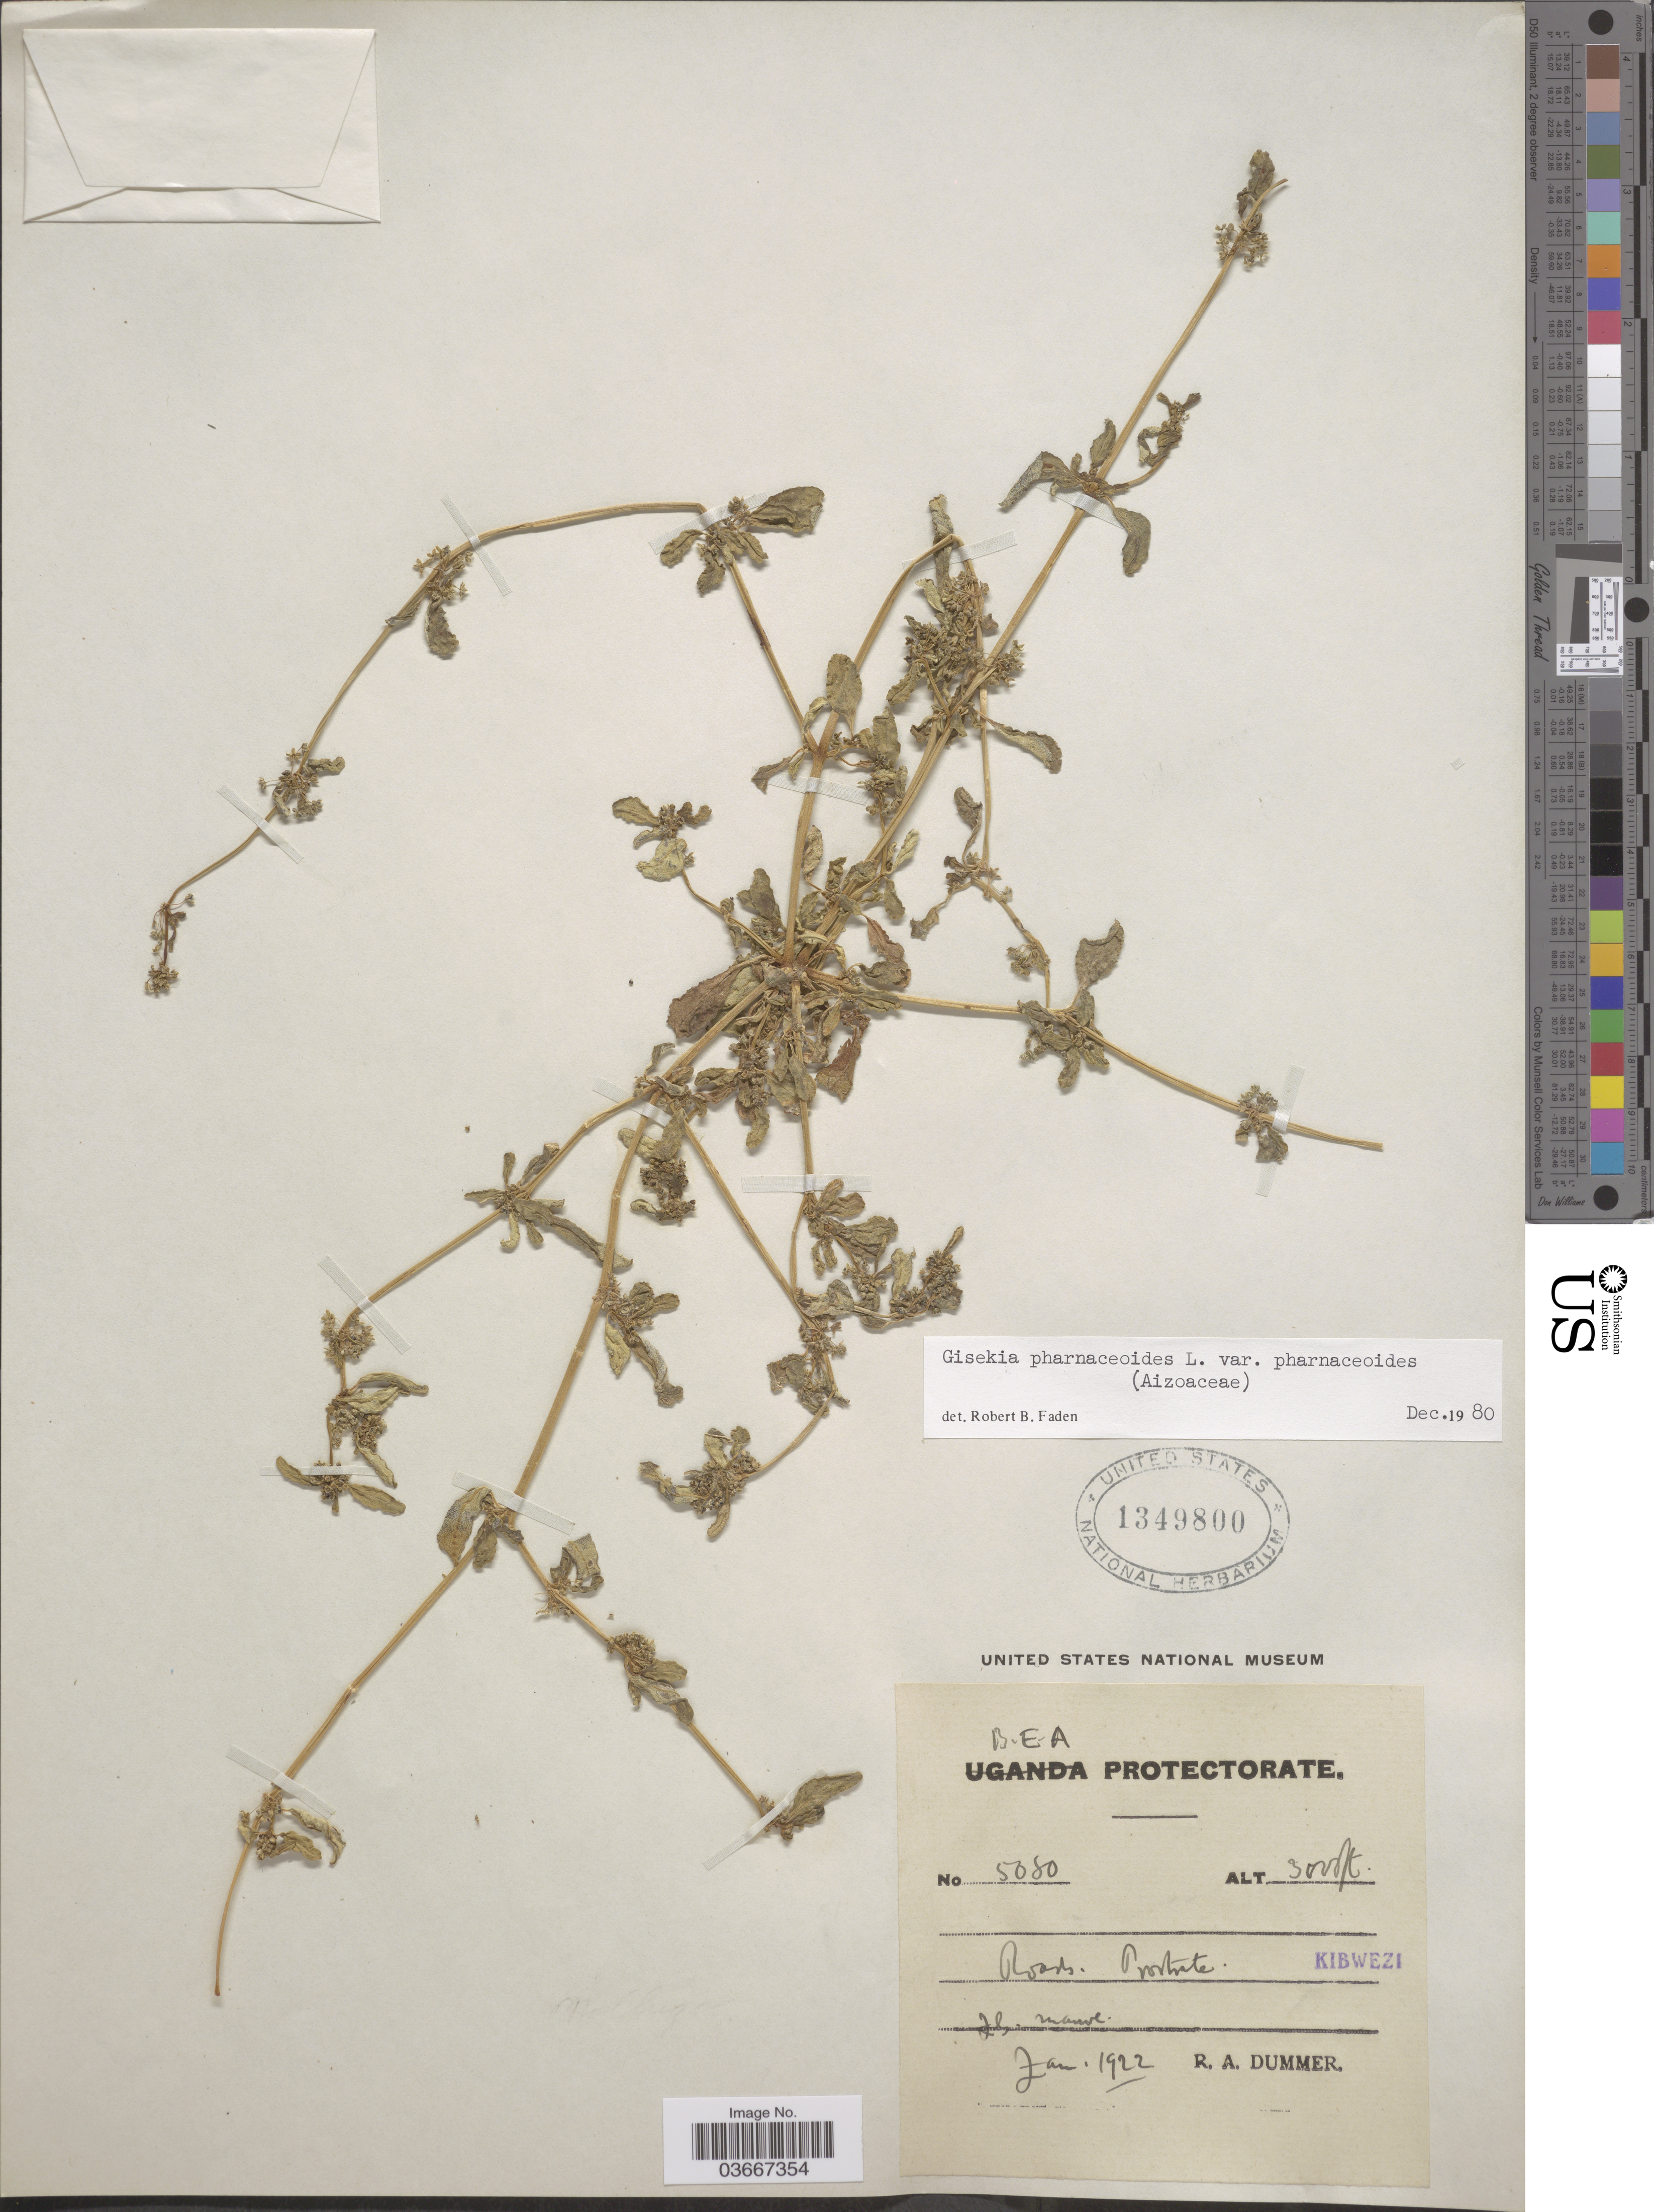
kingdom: Plantae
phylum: Tracheophyta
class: Magnoliopsida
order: Caryophyllales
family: Gisekiaceae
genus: Gisekia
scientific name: Gisekia pharnaceoides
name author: L.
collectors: R. Dümmer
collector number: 5080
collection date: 1922-01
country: Kenya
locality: B. E. A. Protectorate. Kibwezi.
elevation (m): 914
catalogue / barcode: US 1349800